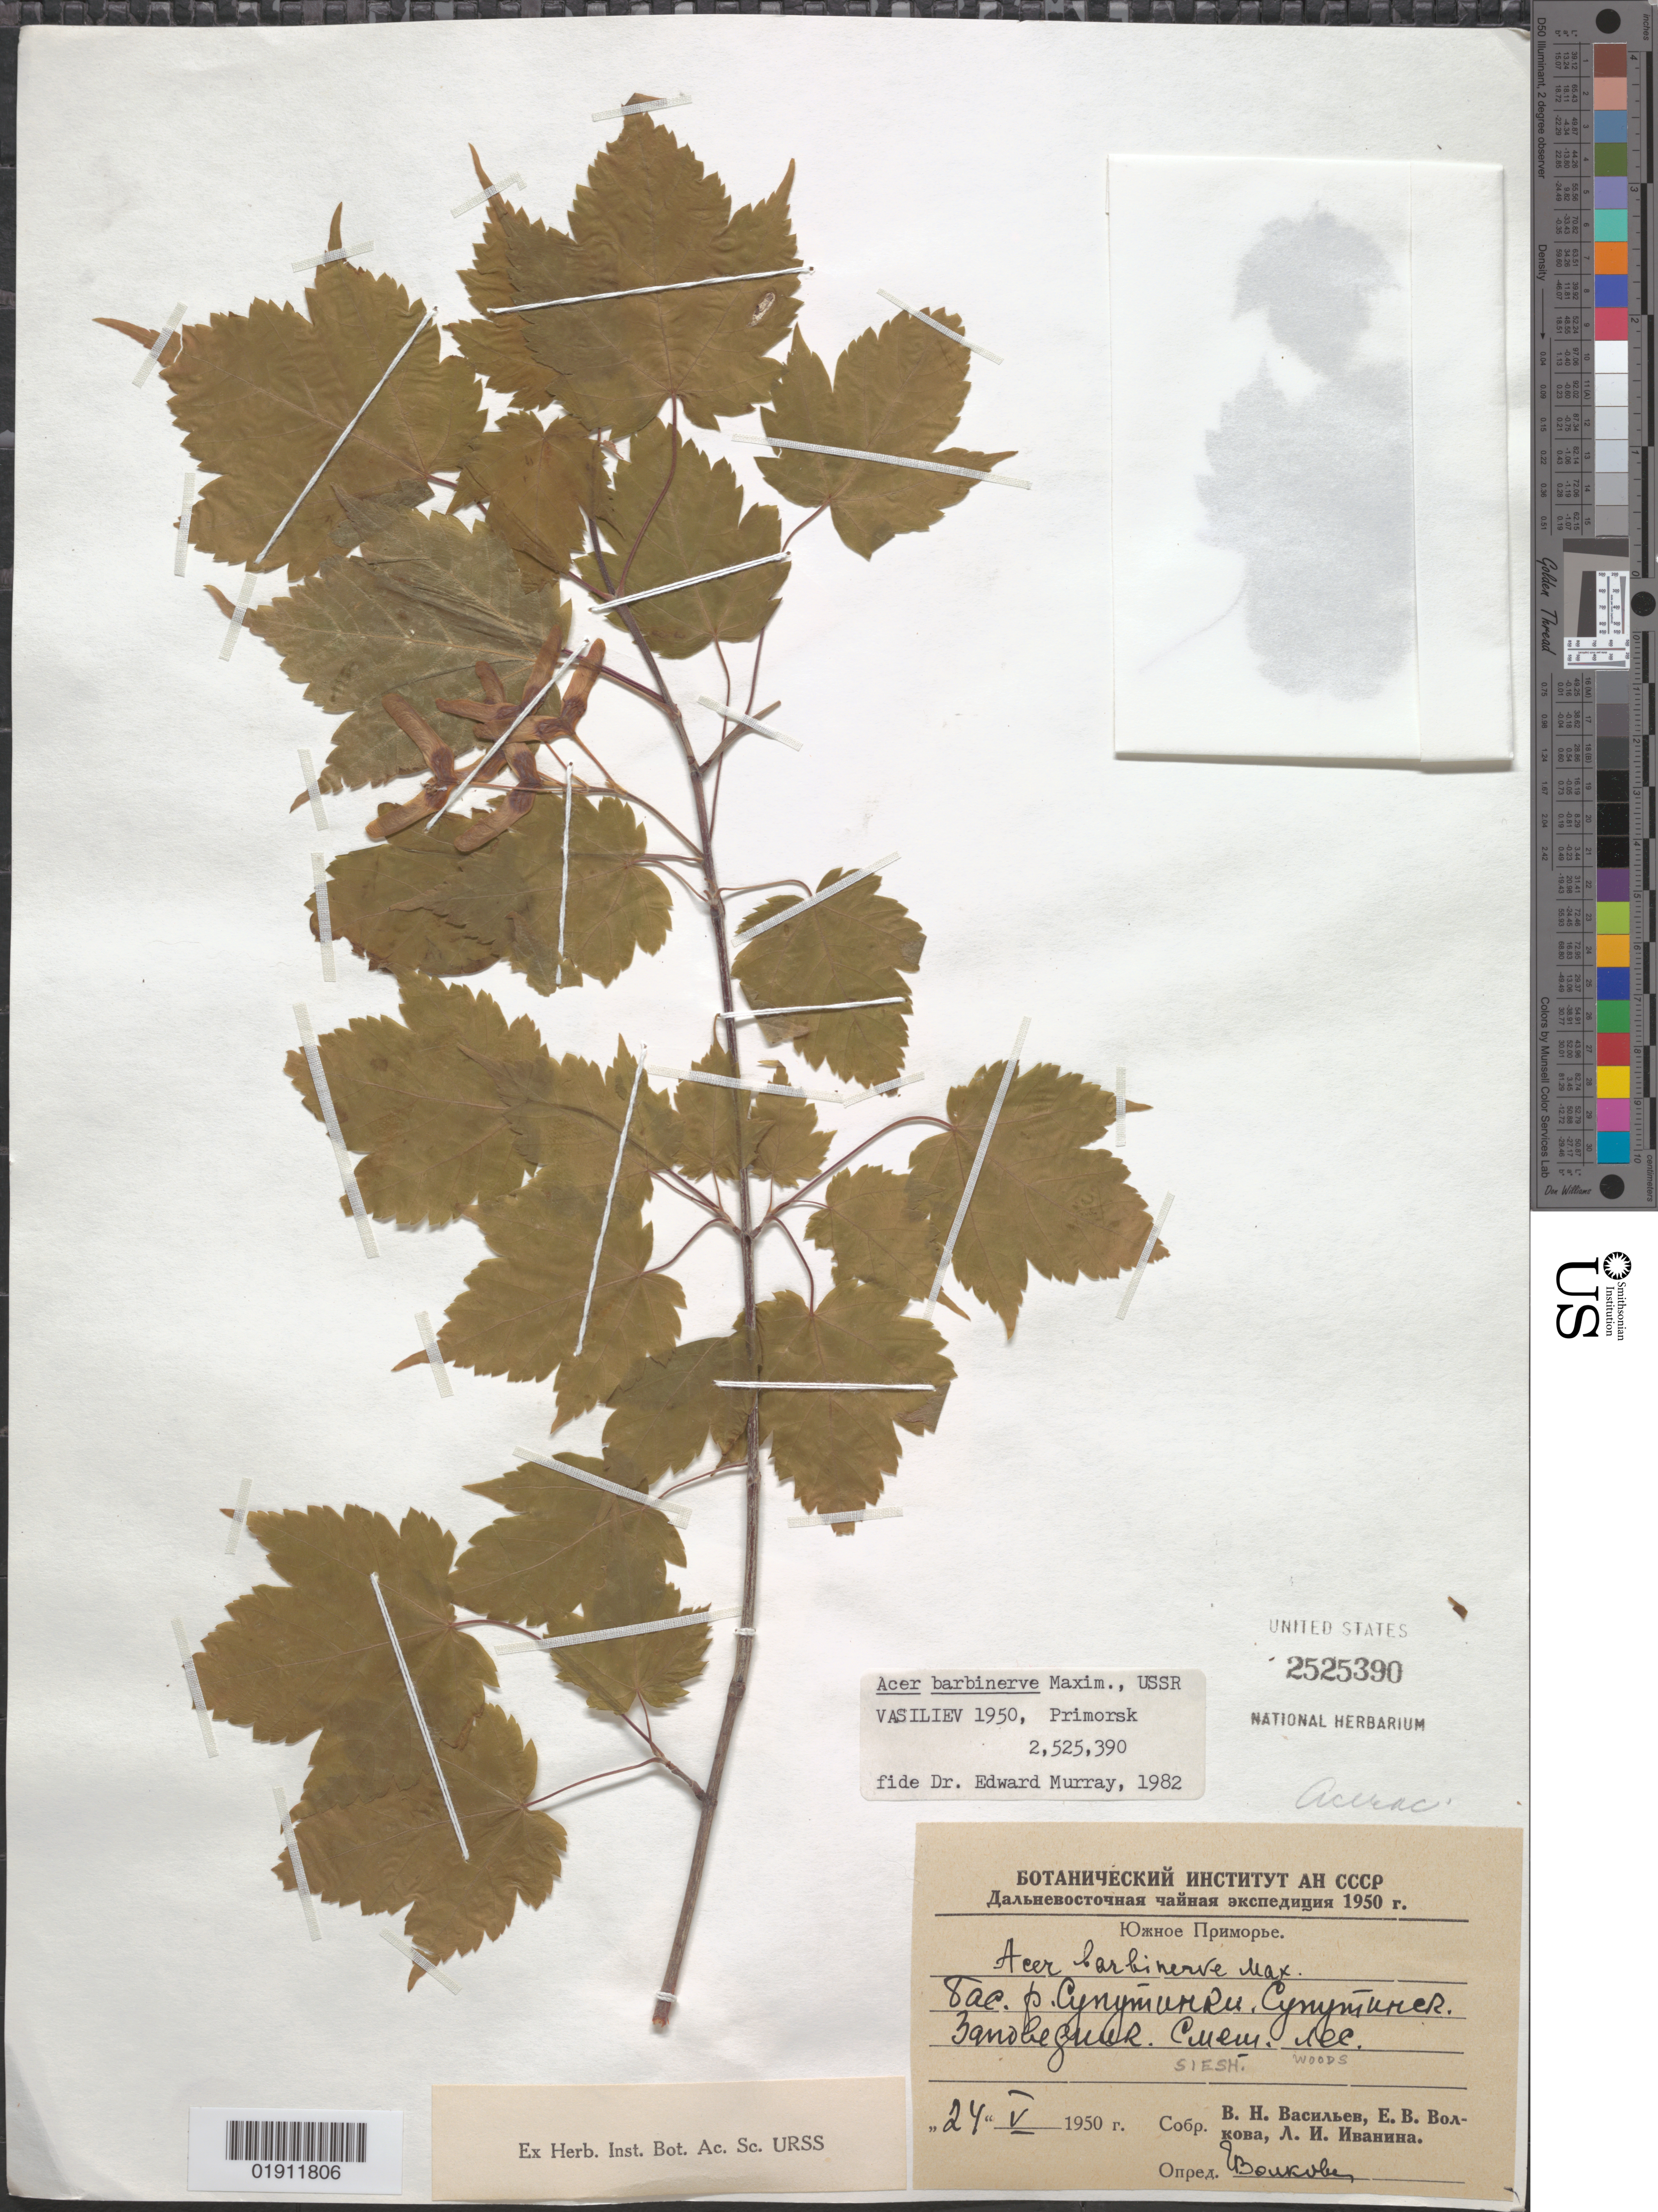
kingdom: Plantae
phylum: Tracheophyta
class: Magnoliopsida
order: Sapindales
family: Sapindaceae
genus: Acer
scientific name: Acer barbinerve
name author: Maxim.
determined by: Murray, Edward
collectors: V. Vasilyev et al.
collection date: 1950-05-24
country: Russian Federation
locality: [Written in Russian]. Far Eastern Tea (??) Expedition 1950. Suputinka River.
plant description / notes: Label written in Russian - not able to translate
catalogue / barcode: US 2525390